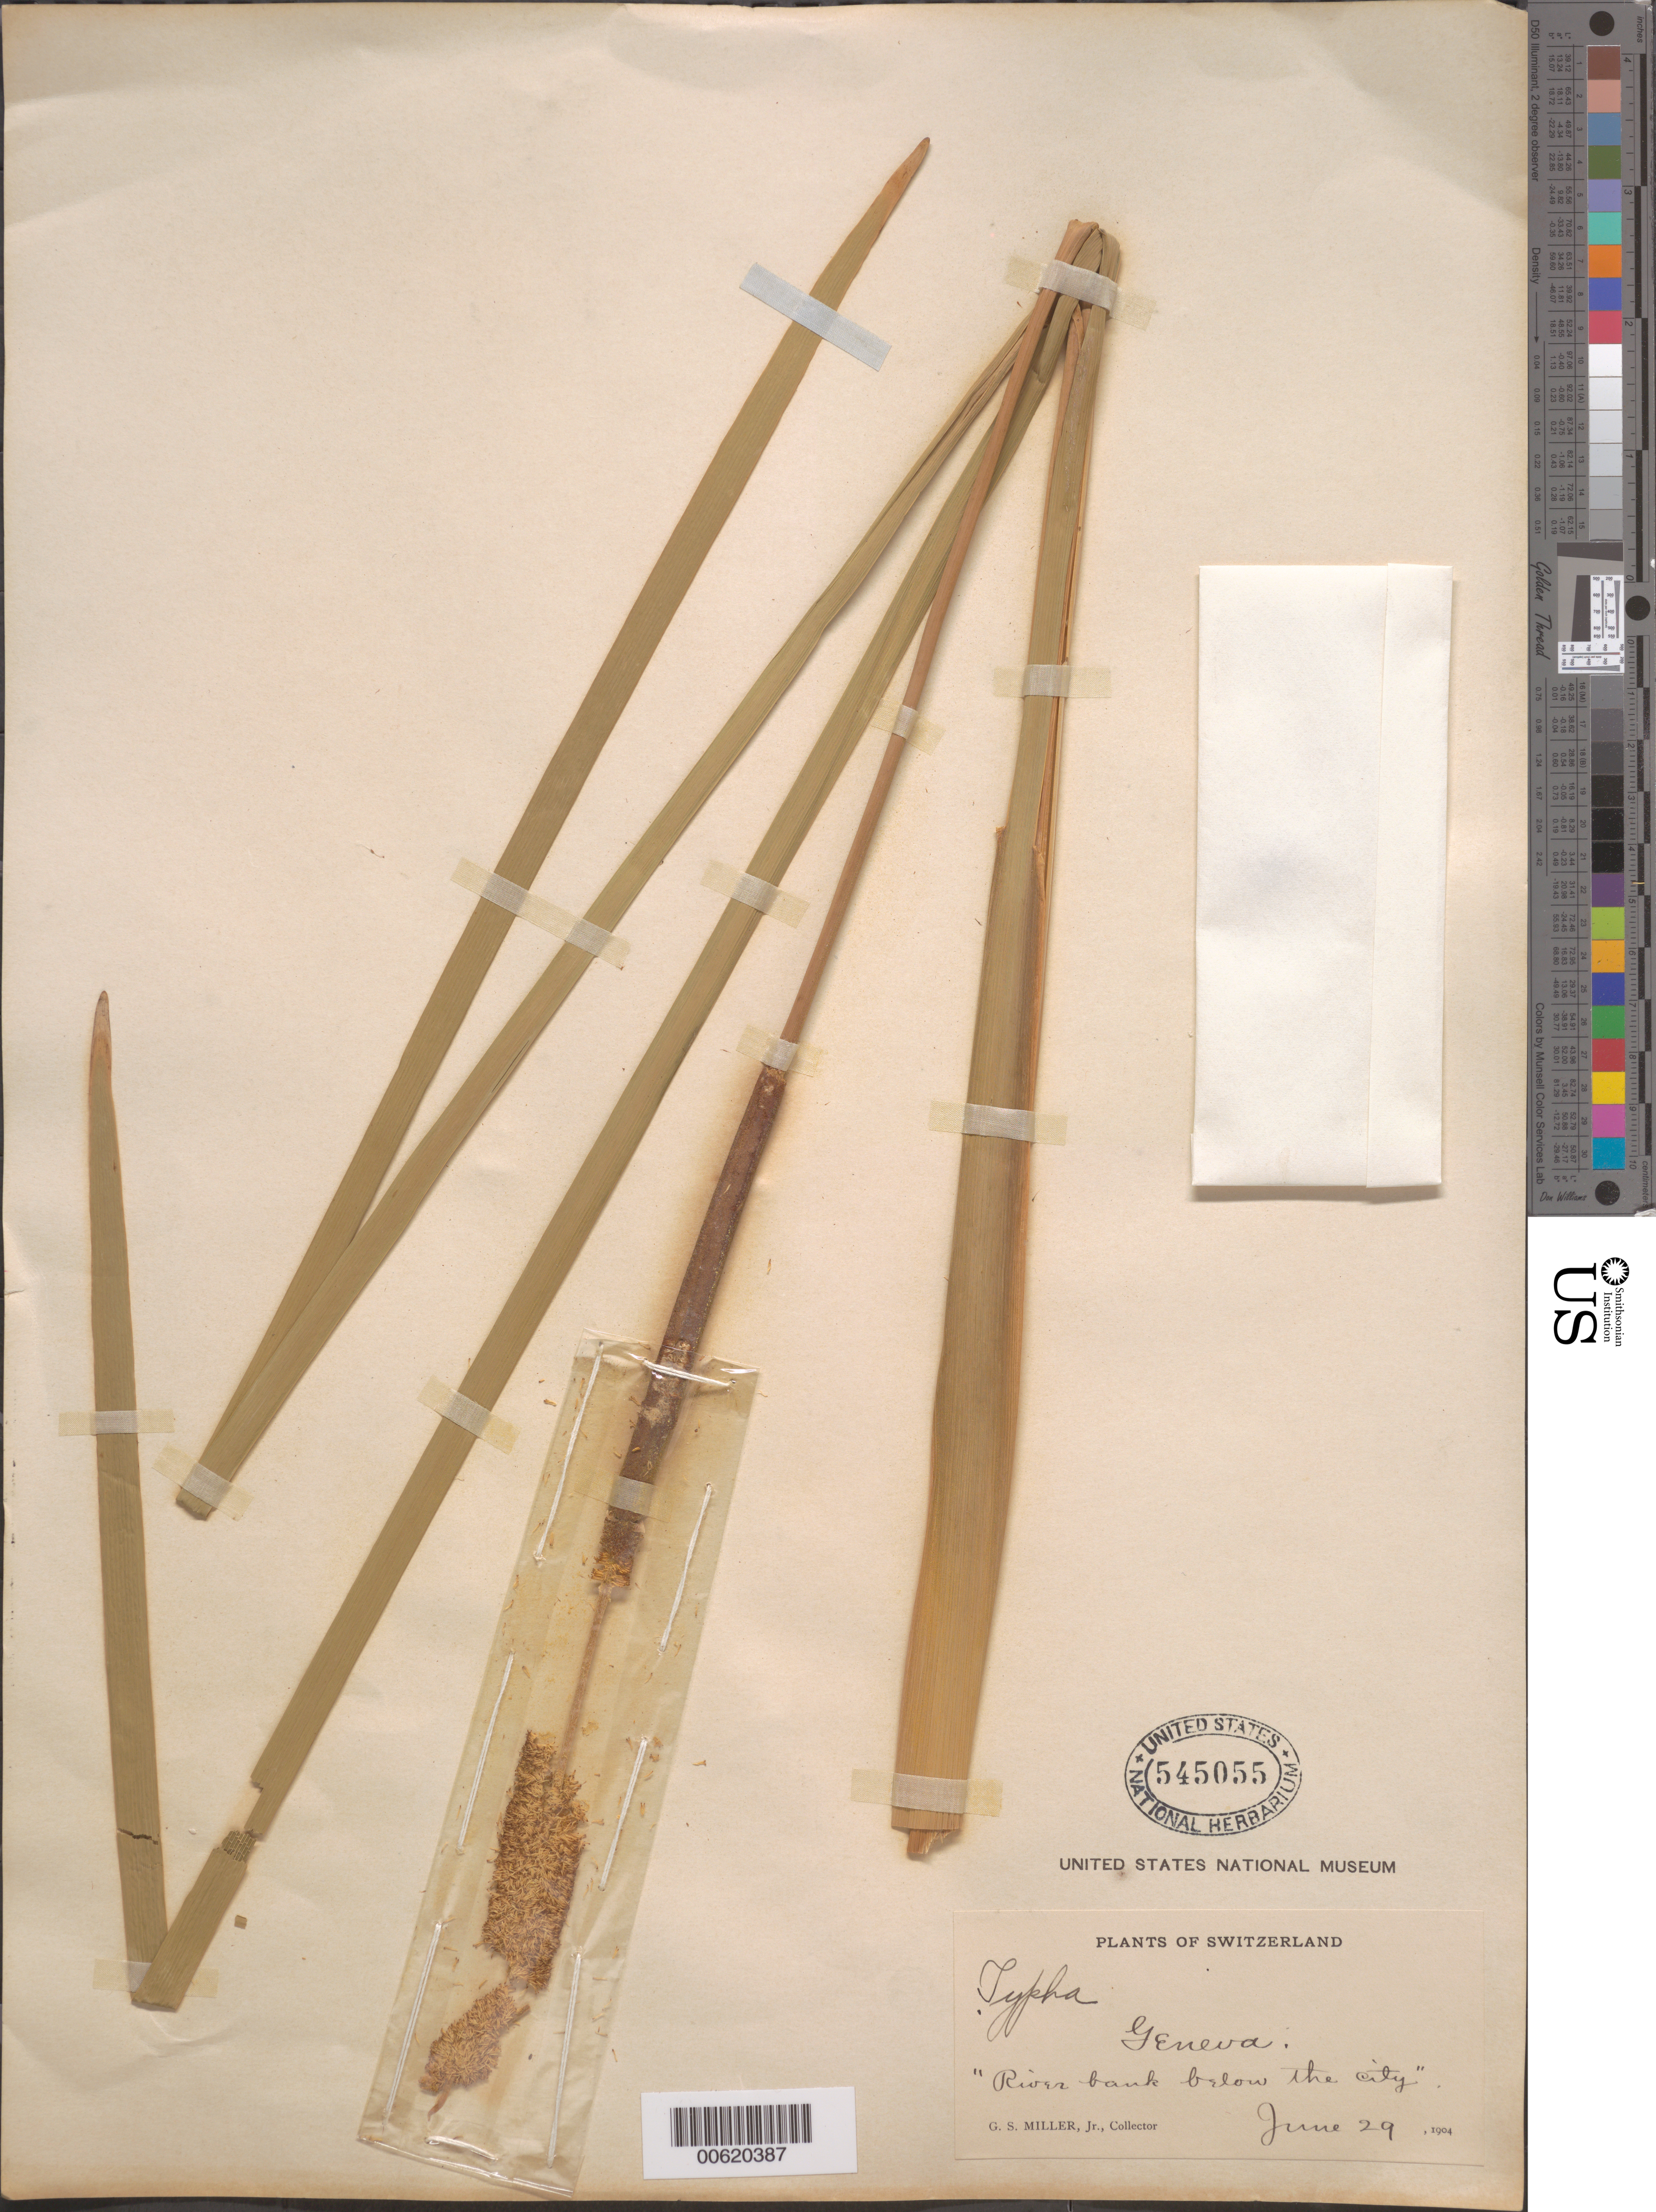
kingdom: Plantae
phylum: Tracheophyta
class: Liliopsida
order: Poales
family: Typhaceae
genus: Typha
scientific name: Typha sp.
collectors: G. S. Miller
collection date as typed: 29 Jun 1904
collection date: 1904-06-29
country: Switzerland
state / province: Genève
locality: Geneva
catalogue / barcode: US 545055